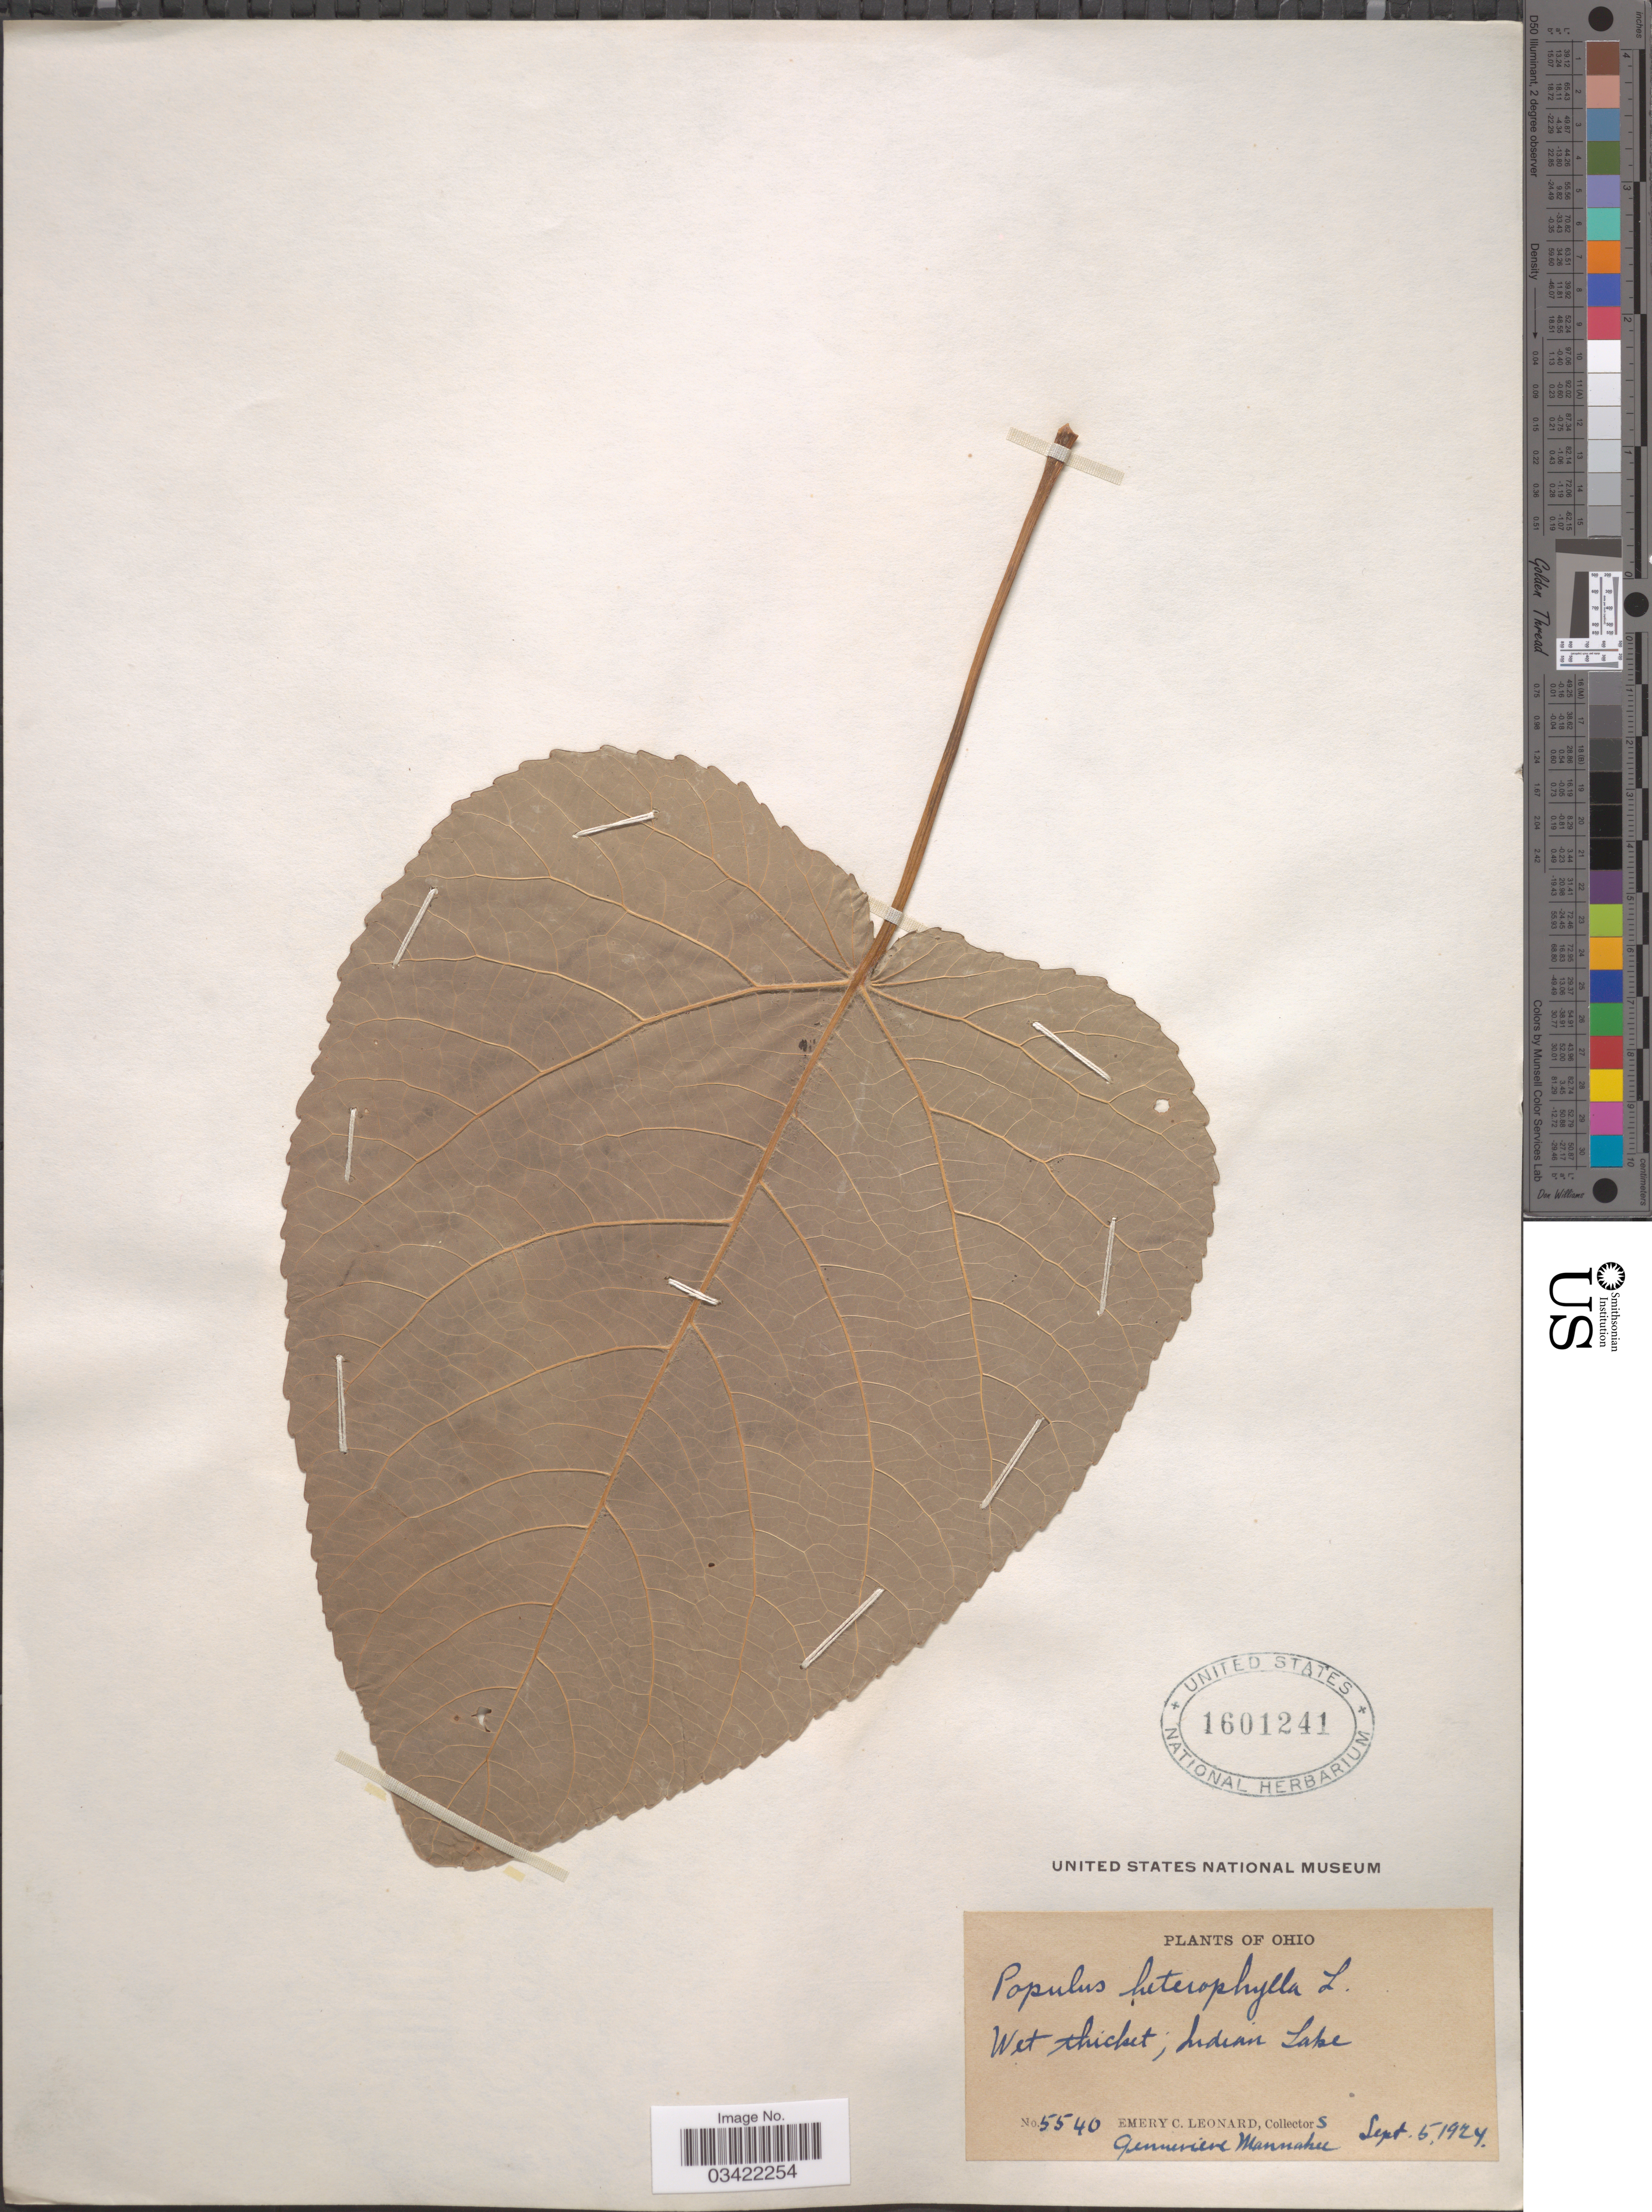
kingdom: Plantae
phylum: Tracheophyta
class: Magnoliopsida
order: Malpighiales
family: Salicaceae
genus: Populus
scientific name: Populus heterophylla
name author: L.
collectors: E. C. Leonard & G. Mannakee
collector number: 5540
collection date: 1924-09-05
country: United States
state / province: Ohio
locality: Wet thicket, Indian Lake.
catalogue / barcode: US 1601241